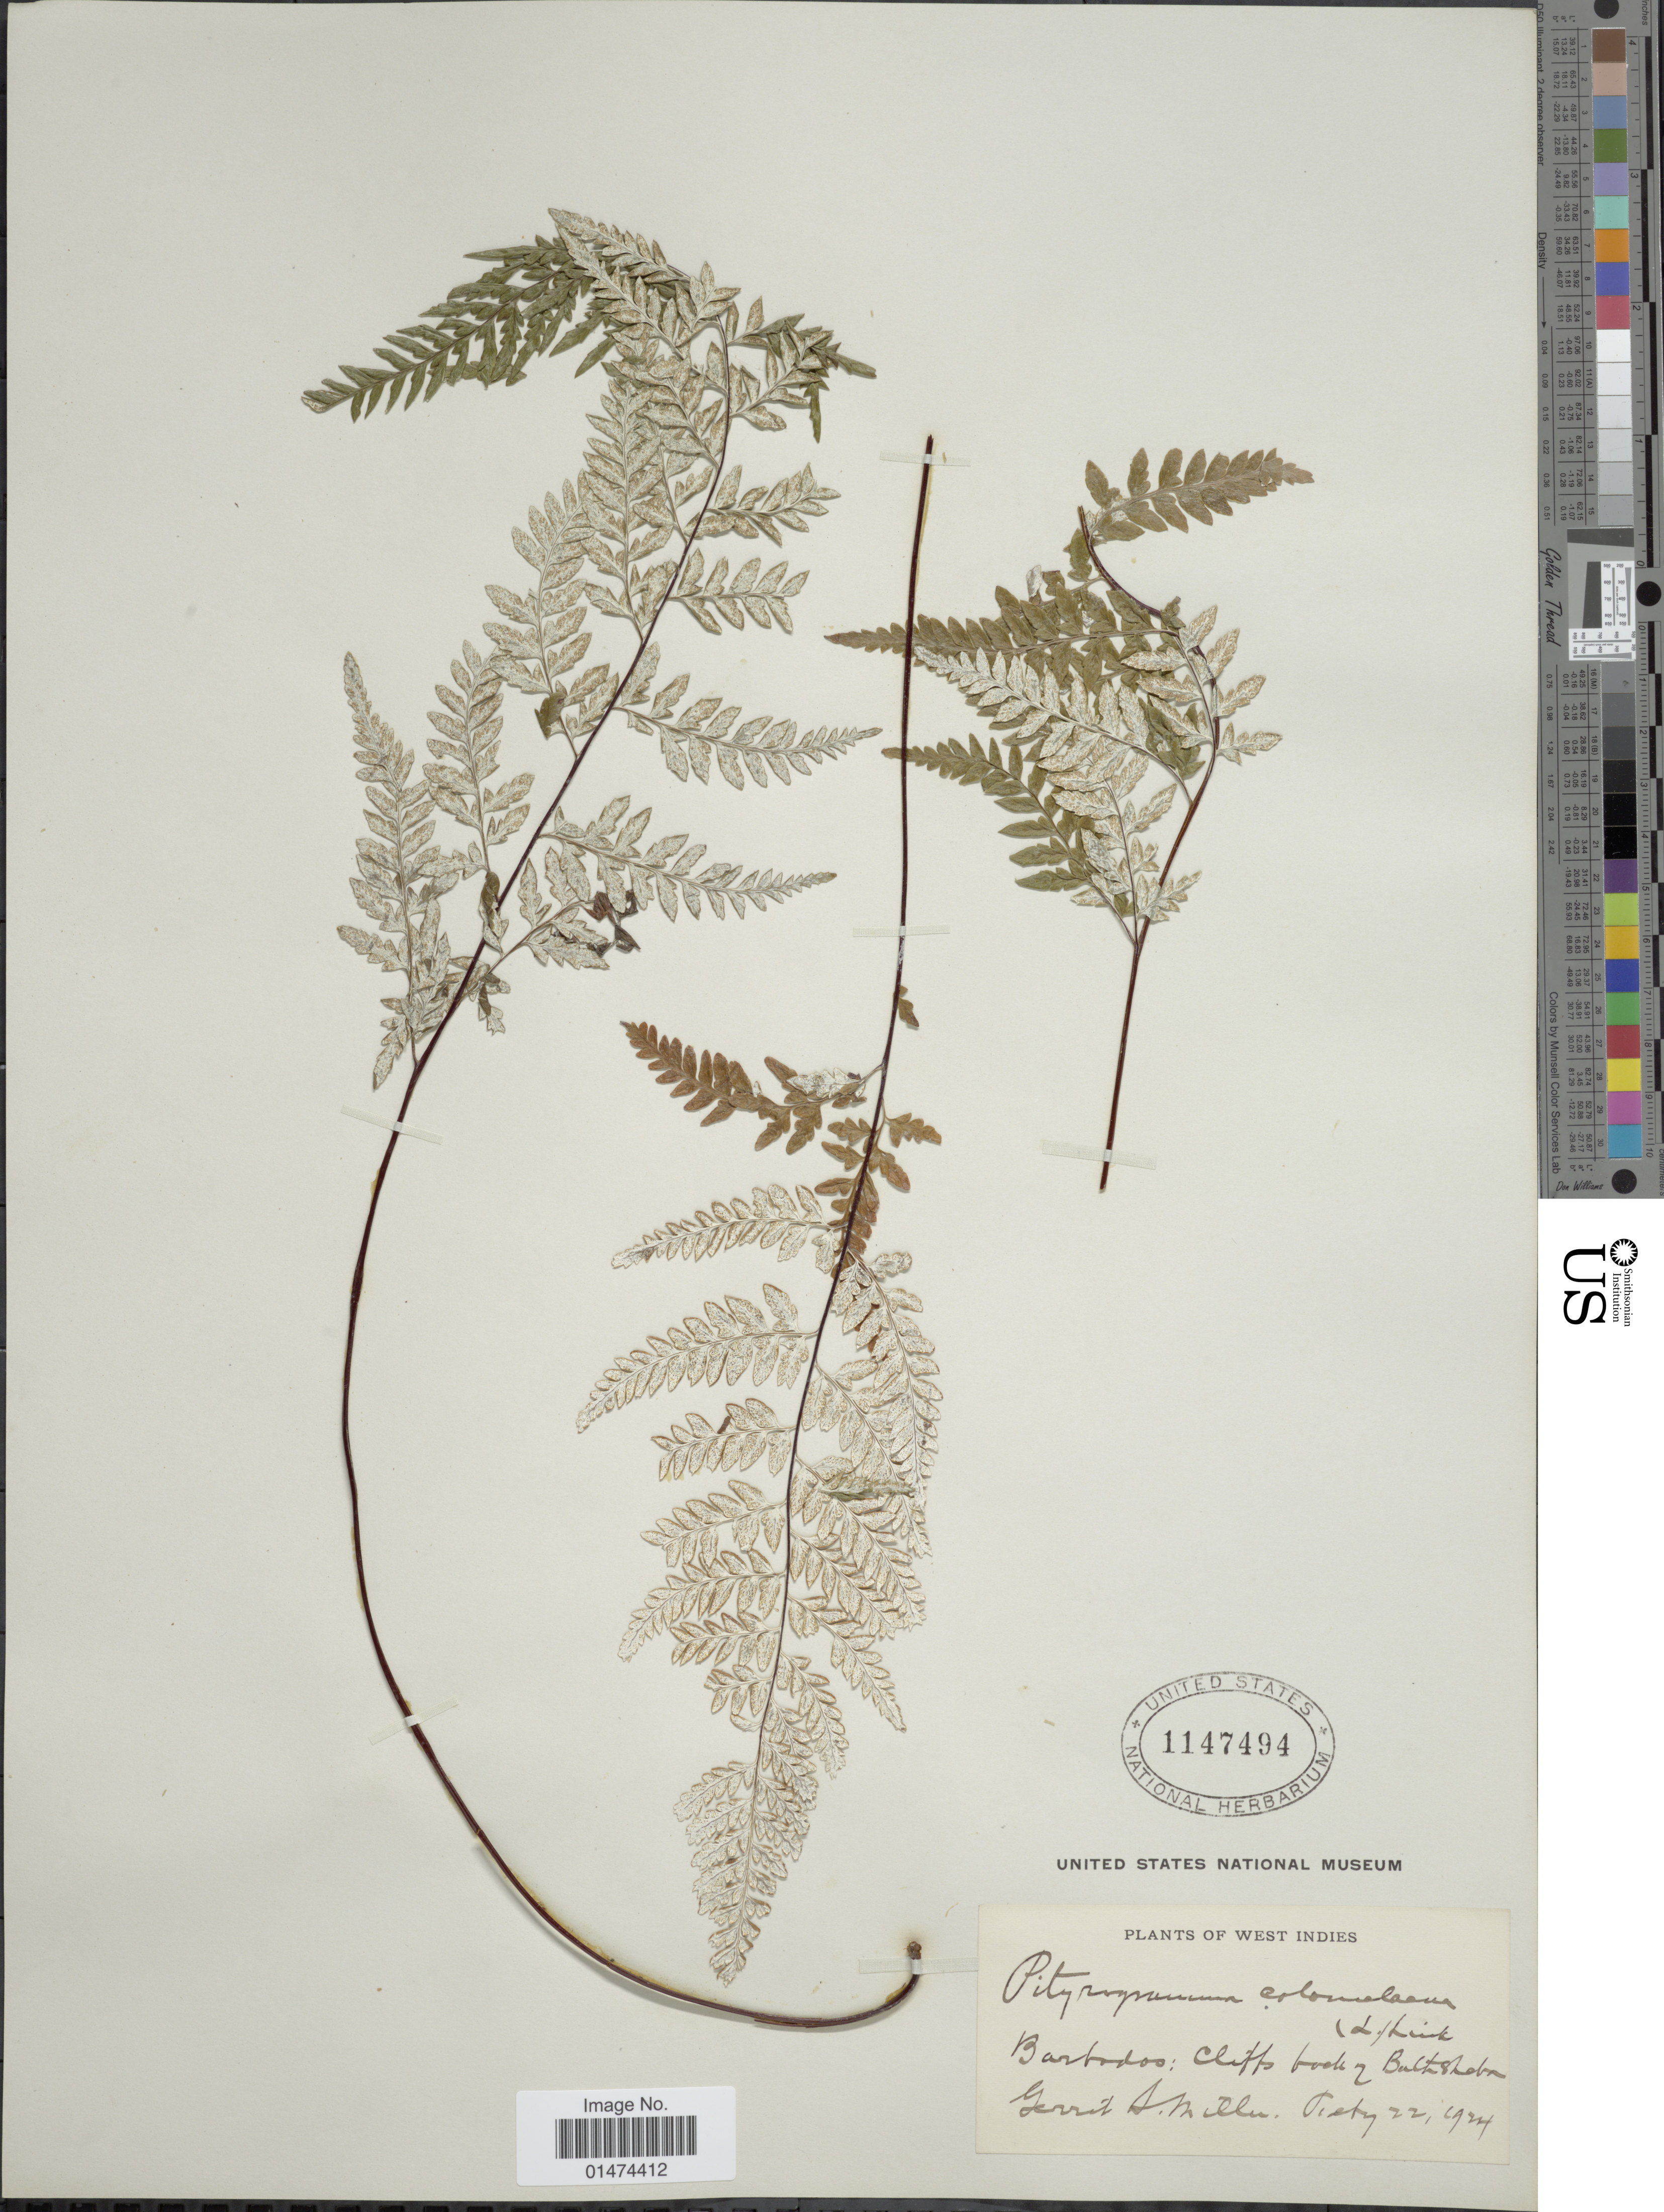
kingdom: Plantae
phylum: Tracheophyta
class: Polypodiopsida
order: Polypodiales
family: Pteridaceae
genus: Pityrogramma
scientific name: Pityrogramma calomelanos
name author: (L.) Link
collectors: G. S. Miller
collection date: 1924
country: Barbados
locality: Cliffs back of Bathsheba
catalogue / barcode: US 1147494